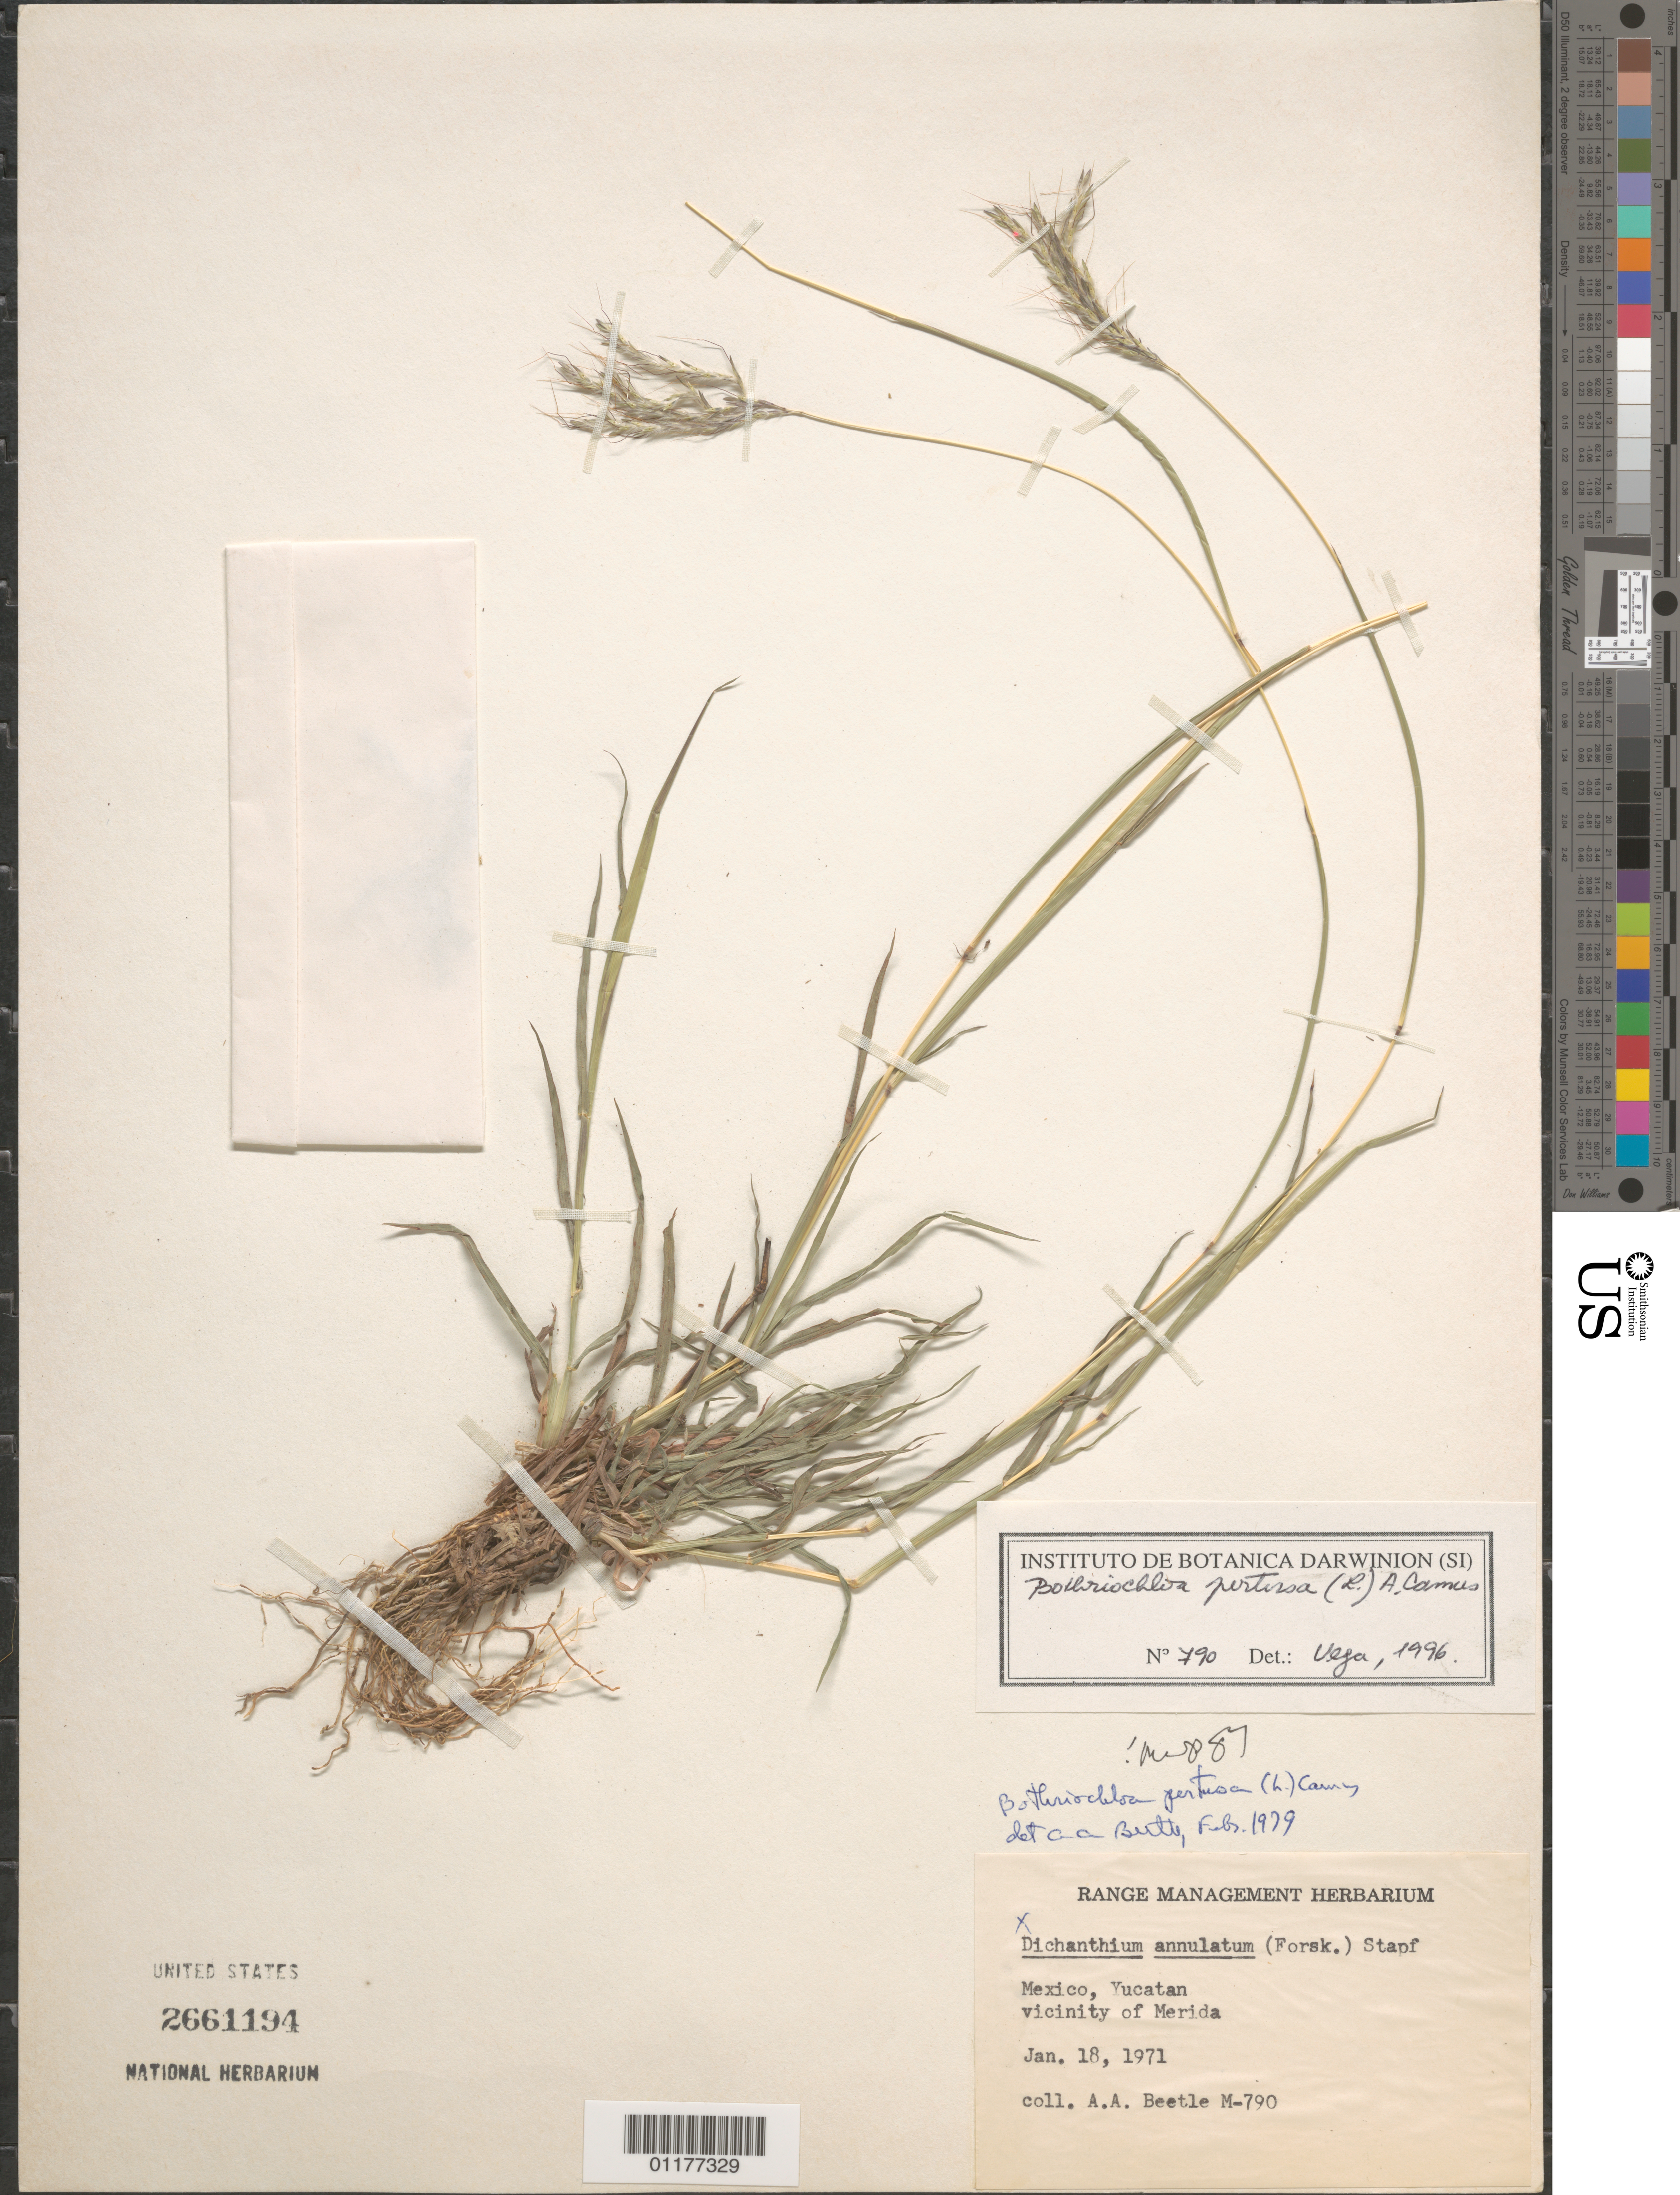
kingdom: Plantae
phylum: Tracheophyta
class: Liliopsida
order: Poales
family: Poaceae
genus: Bothriochloa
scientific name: Bothriochloa pertusa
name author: (L.) A. Camus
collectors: A. A. Beetle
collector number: M-790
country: Mexico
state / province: Yucatán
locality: Merida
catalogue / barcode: US 2661194